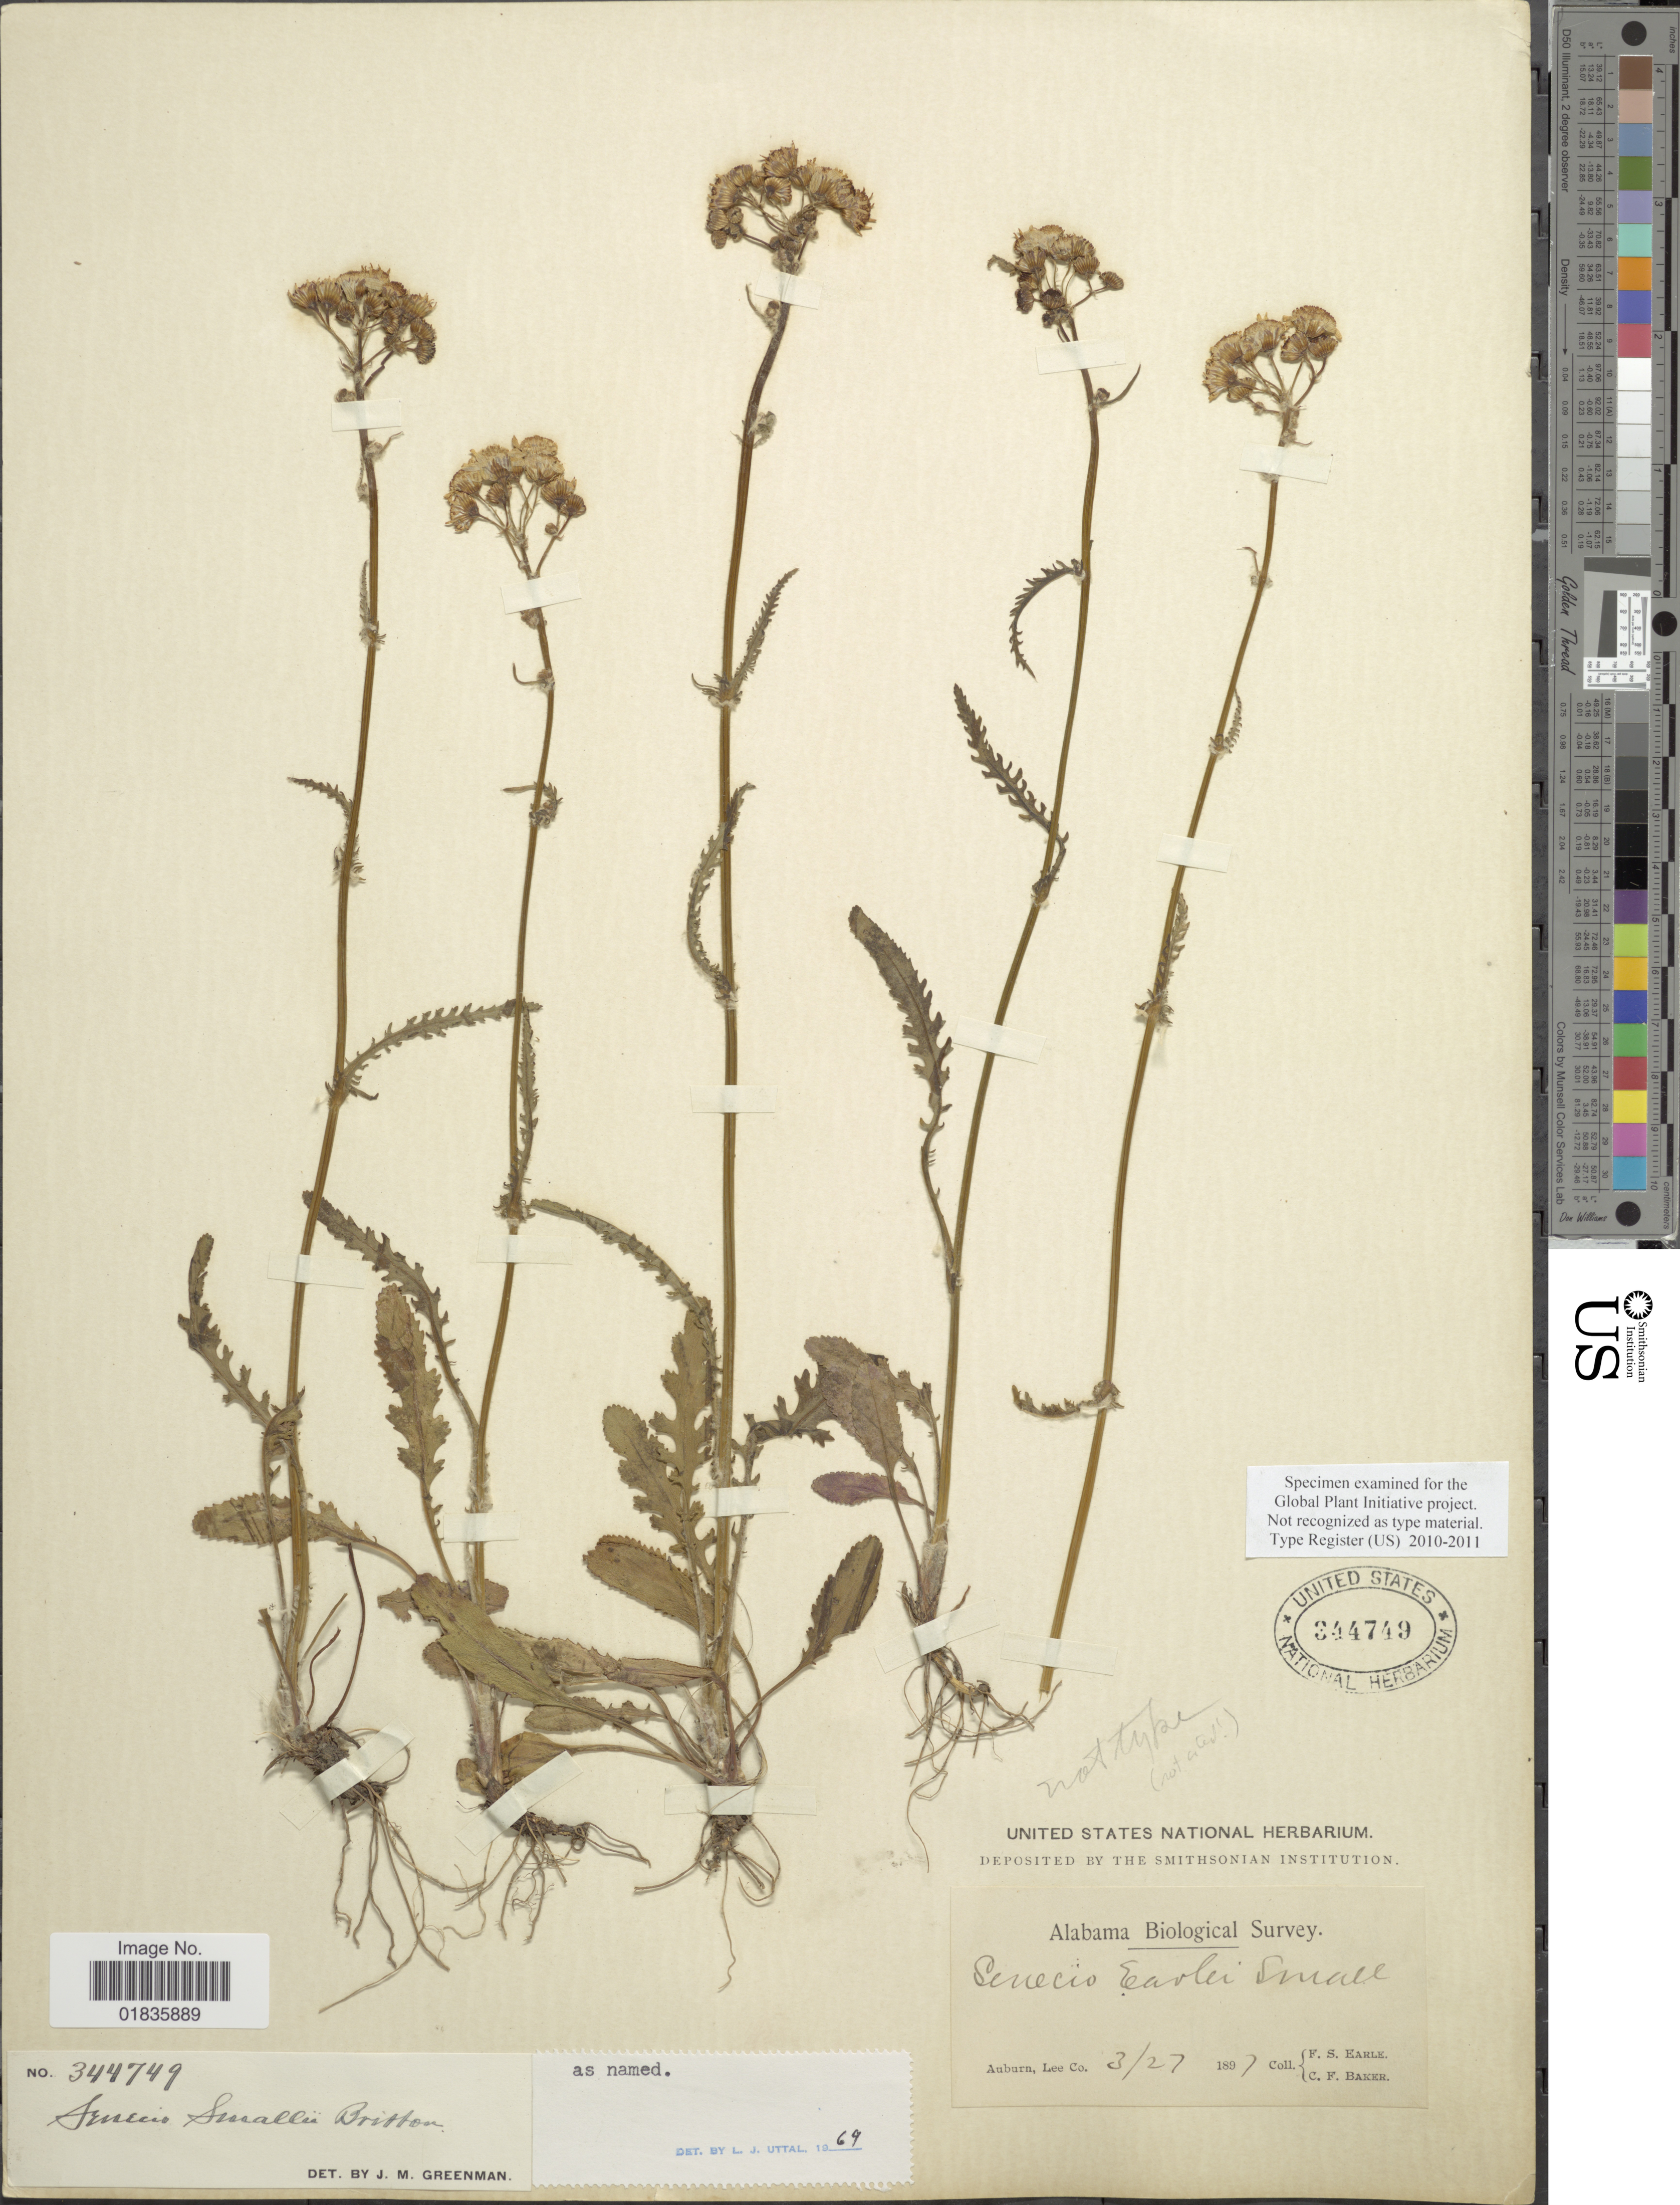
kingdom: Plantae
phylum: Tracheophyta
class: Magnoliopsida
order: Asterales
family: Asteraceae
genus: Senecio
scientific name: Senecio sp.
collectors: F. S. Earle & C. F. Baker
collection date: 1897-03-27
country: United States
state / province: Alabama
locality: Auburn, Lee Co.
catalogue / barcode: US 344749